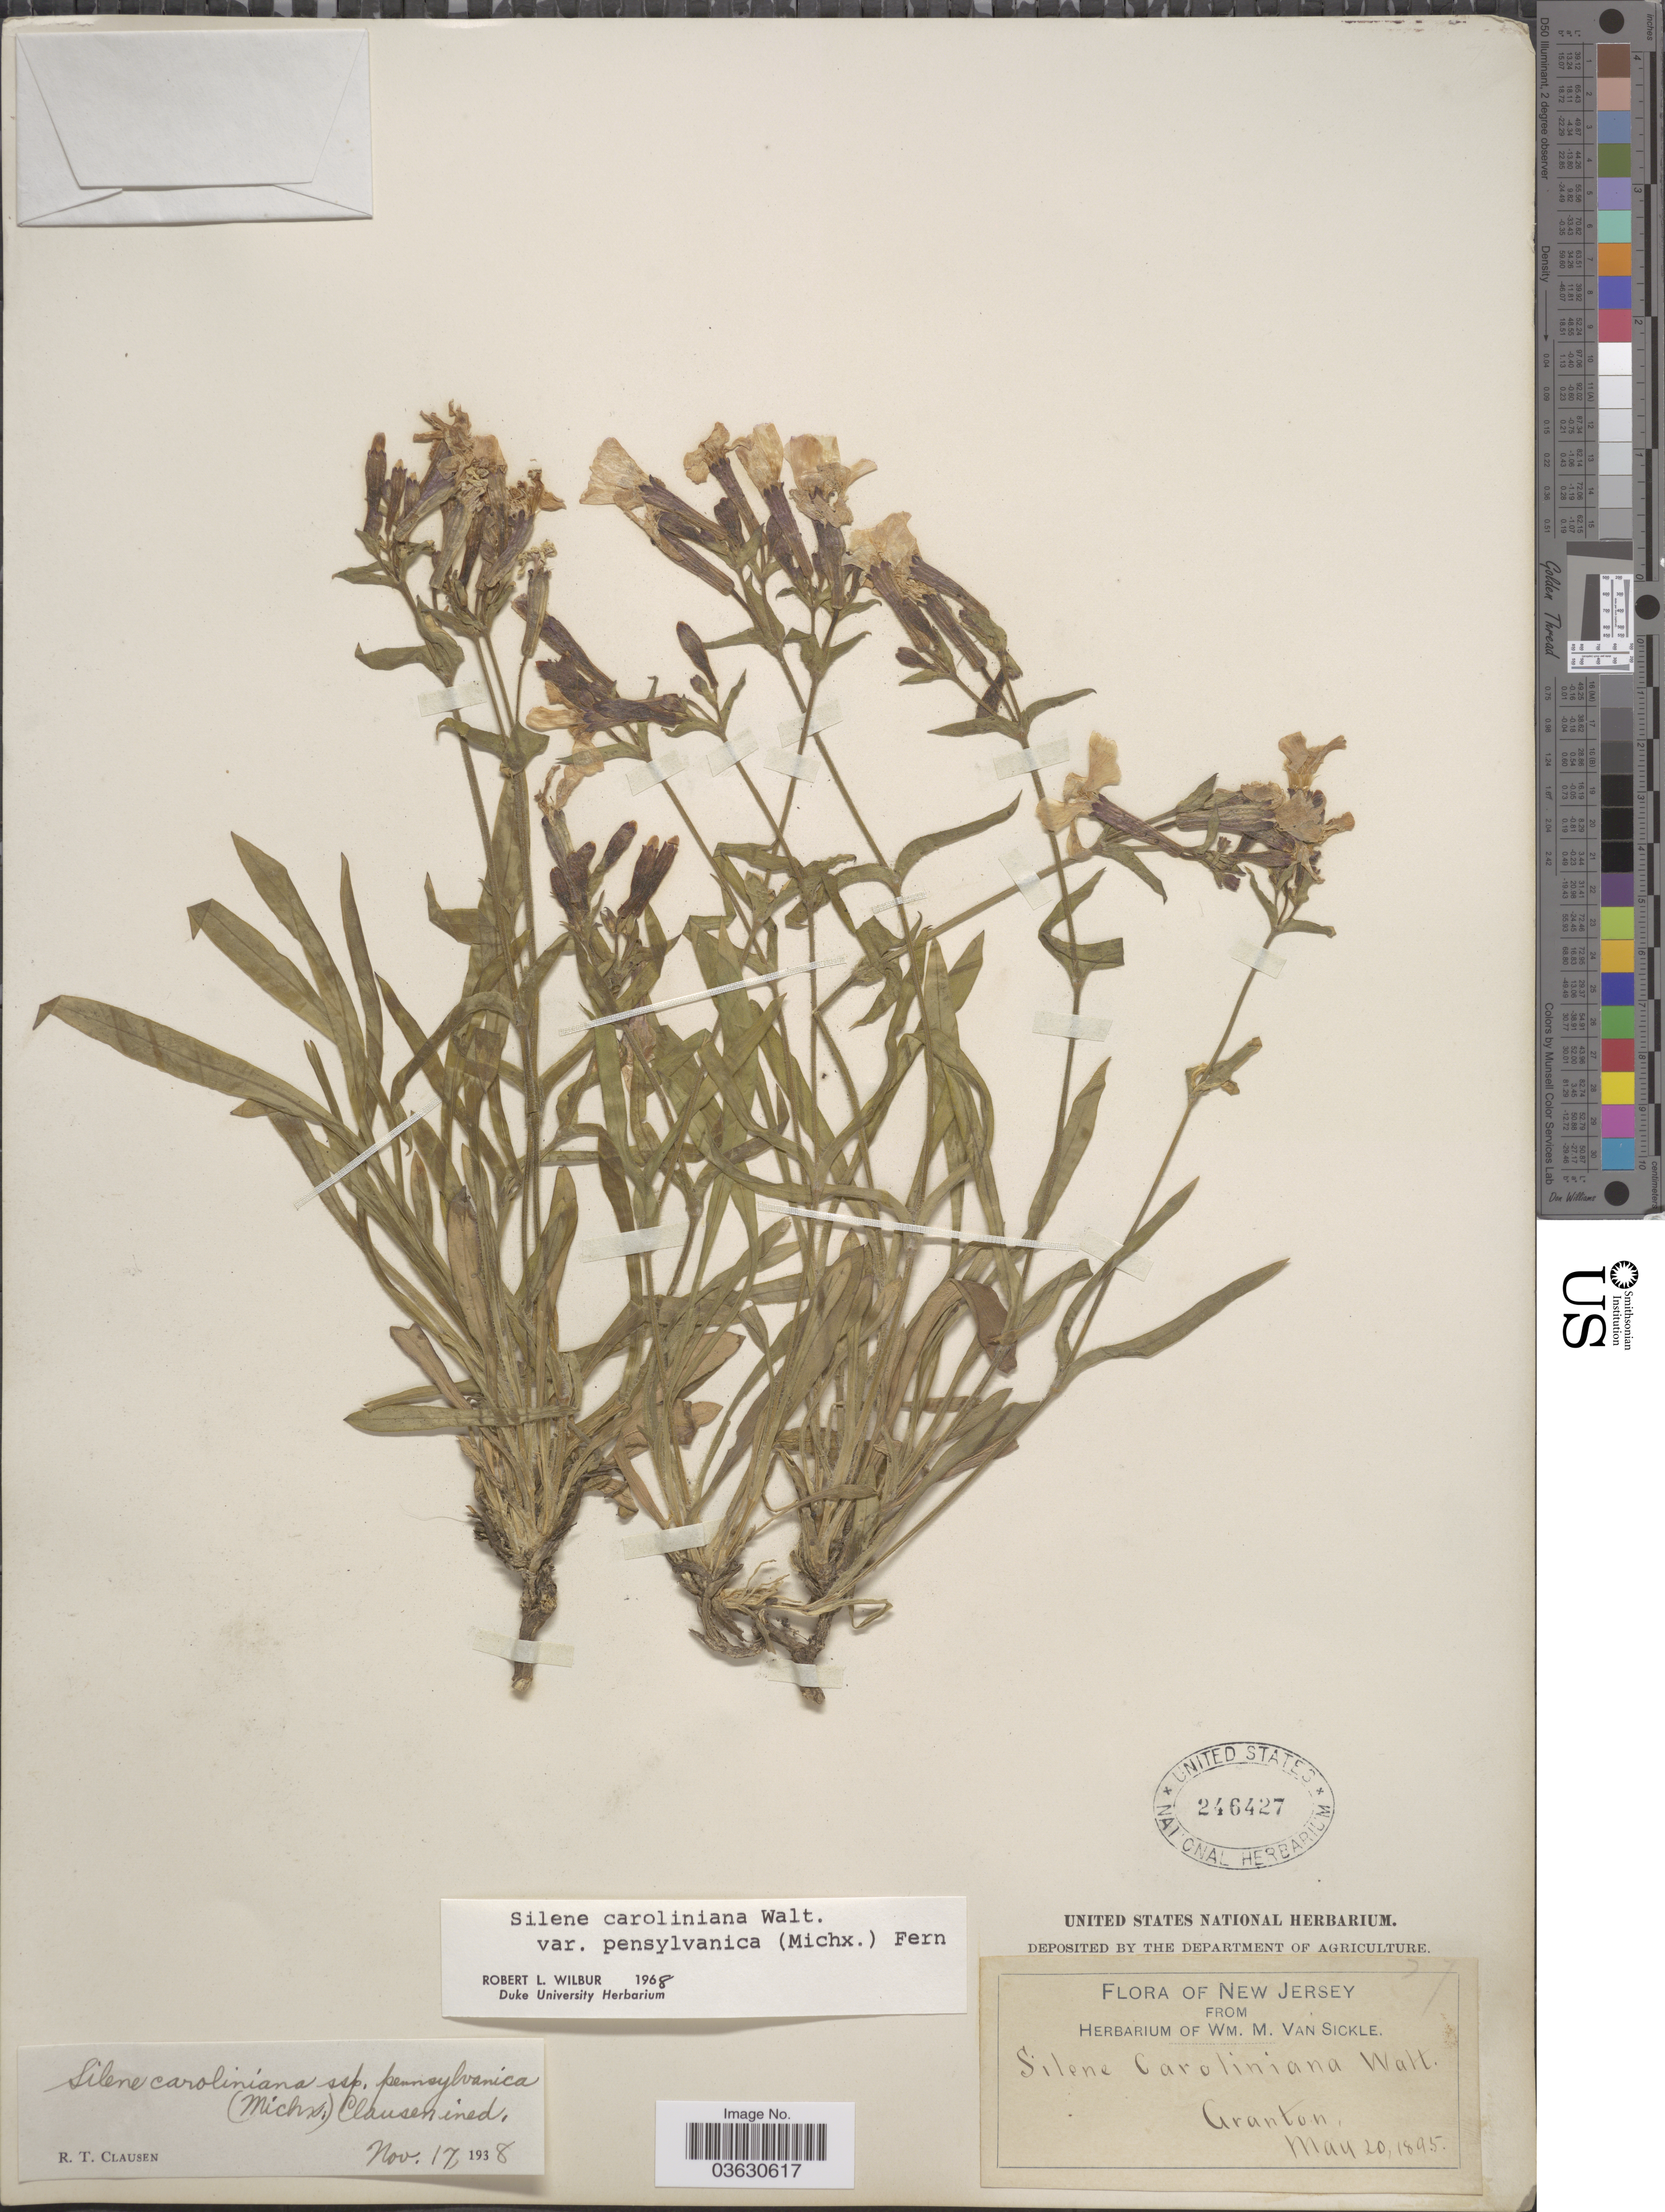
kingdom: Plantae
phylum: Tracheophyta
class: Magnoliopsida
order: Caryophyllales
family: Caryophyllaceae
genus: Silene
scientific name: Silene caroliniana var. pensylvanica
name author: (Michx.) Fernald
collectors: ex herb. Wm. M. Van Sickle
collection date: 1895-05-20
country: United States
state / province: New Jersey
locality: Granton.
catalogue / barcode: US 246427